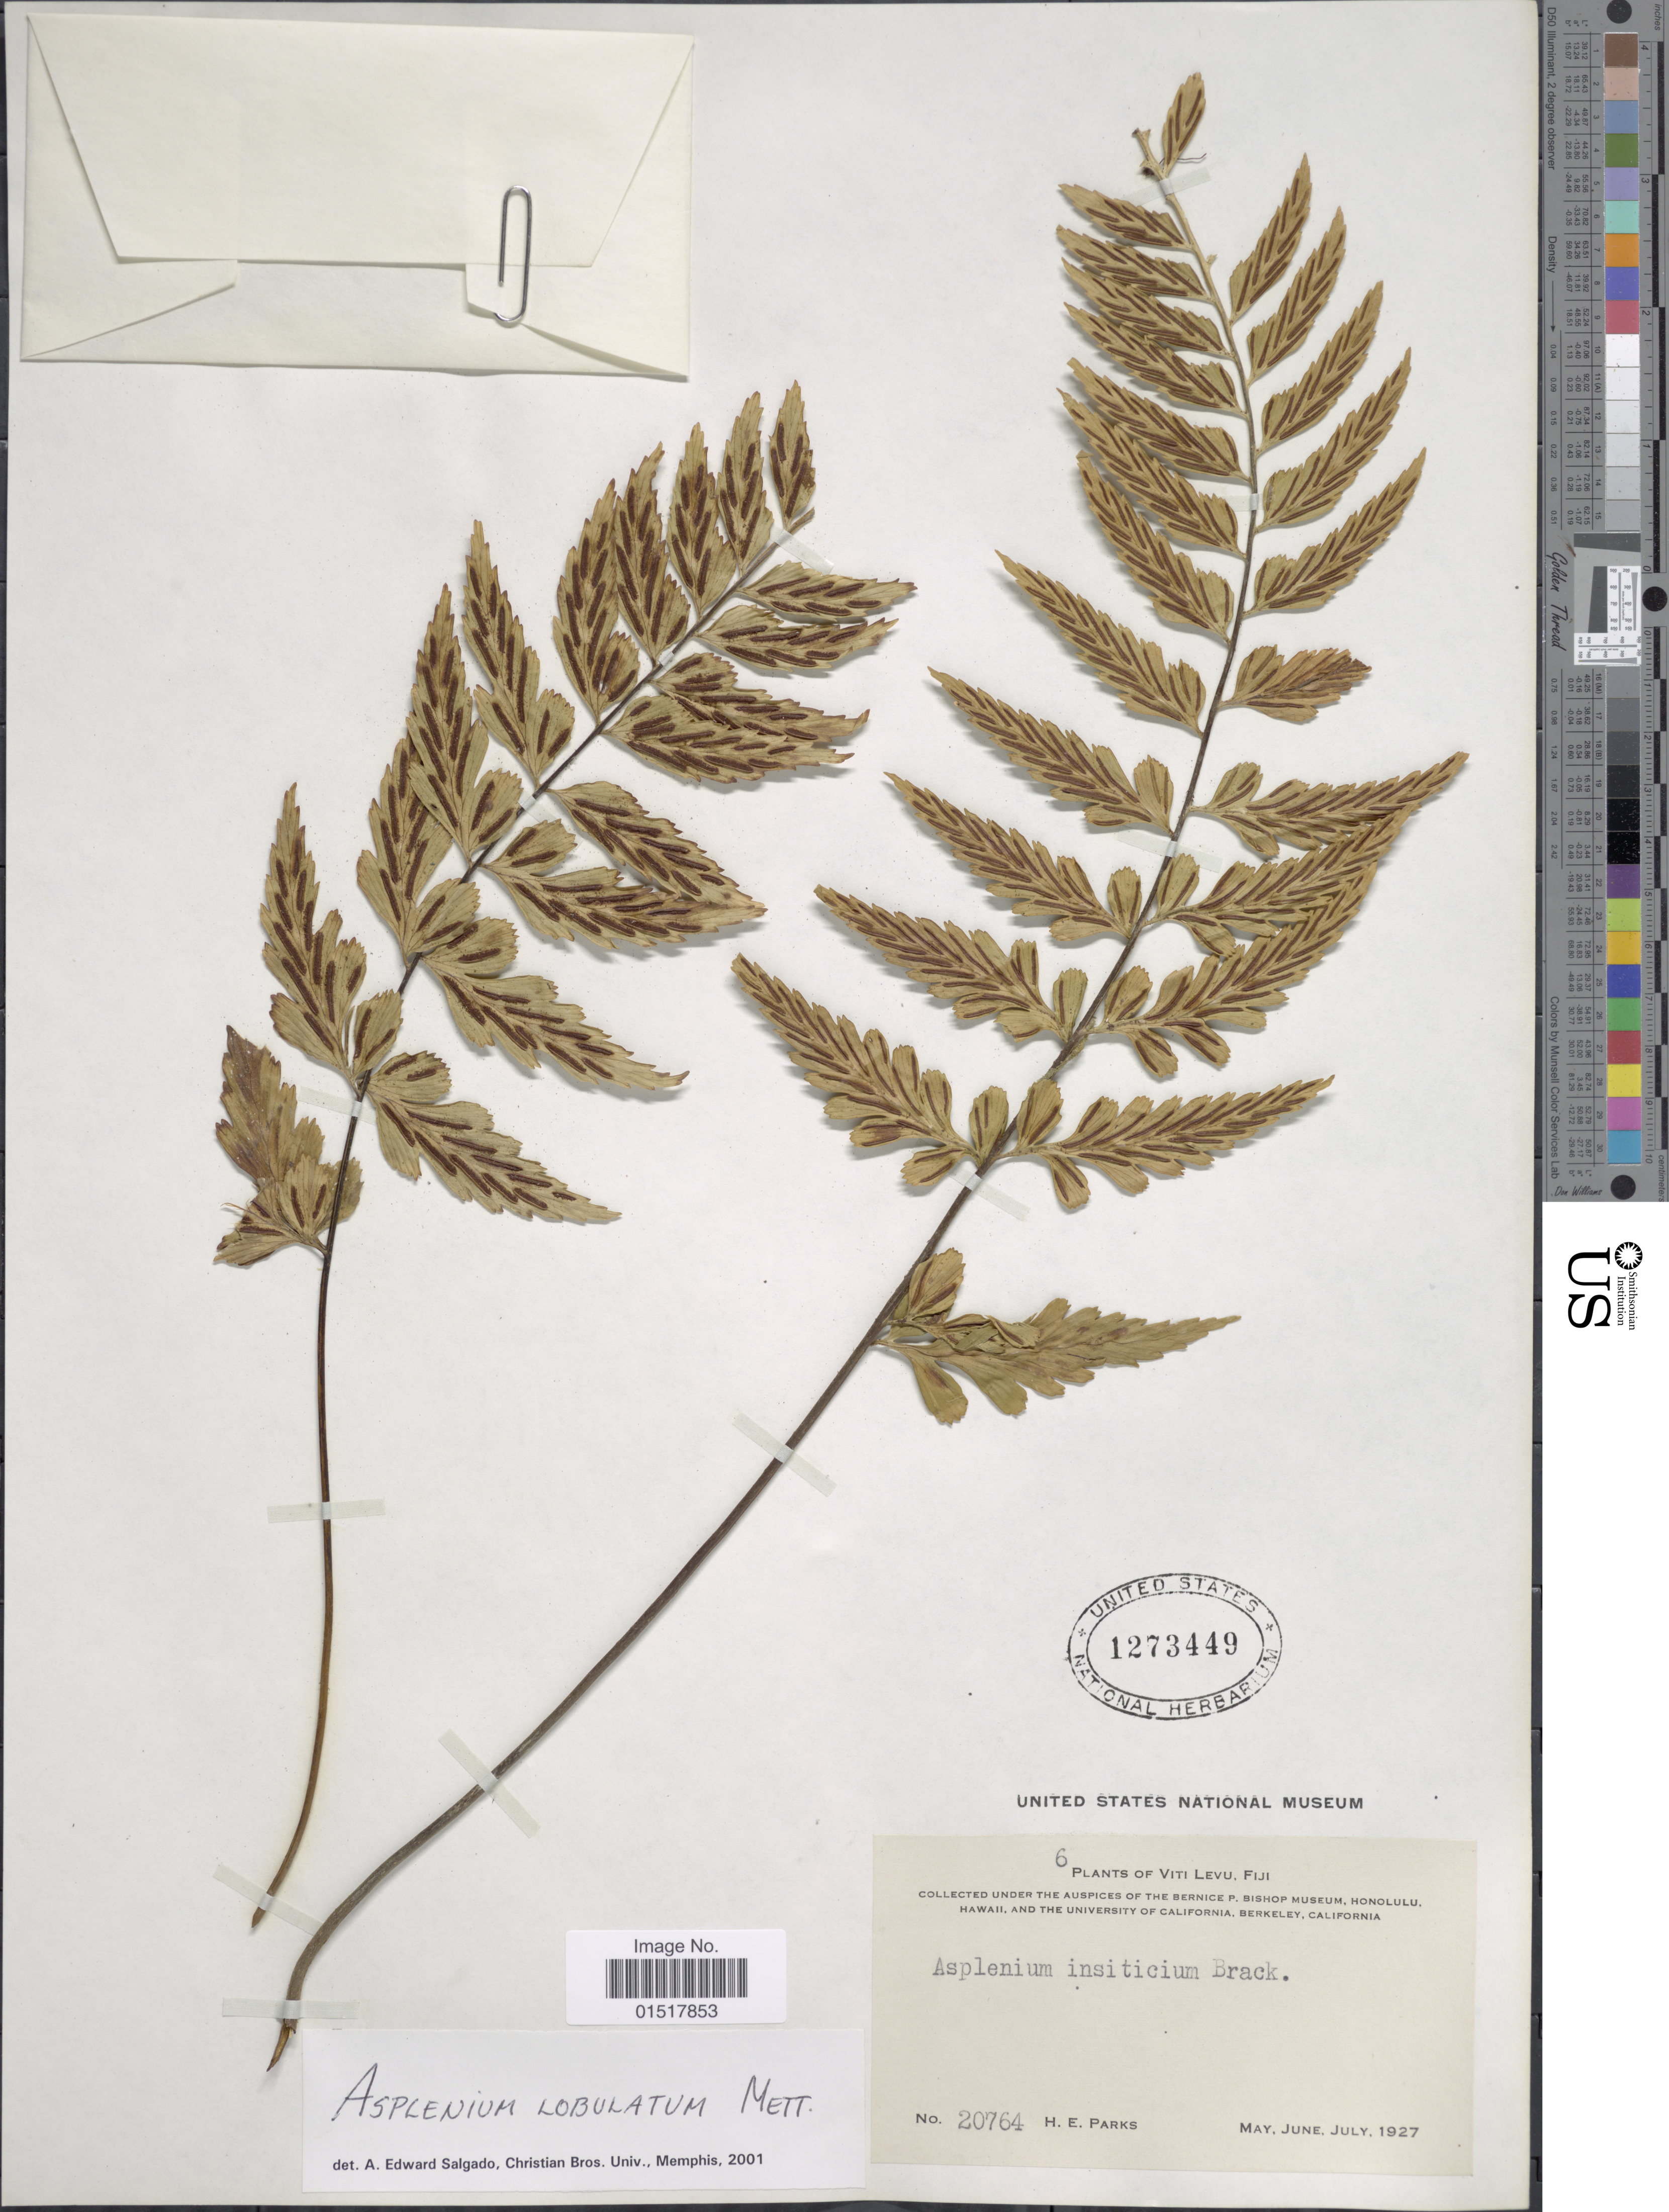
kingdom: Plantae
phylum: Tracheophyta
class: Polypodiopsida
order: Polypodiales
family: Aspleniaceae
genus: Asplenium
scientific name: Asplenium lobulatum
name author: Mett.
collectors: H. E. Parks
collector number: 20764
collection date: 1927-05/1927-07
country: Fiji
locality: Viti Levu.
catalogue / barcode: US 1273449